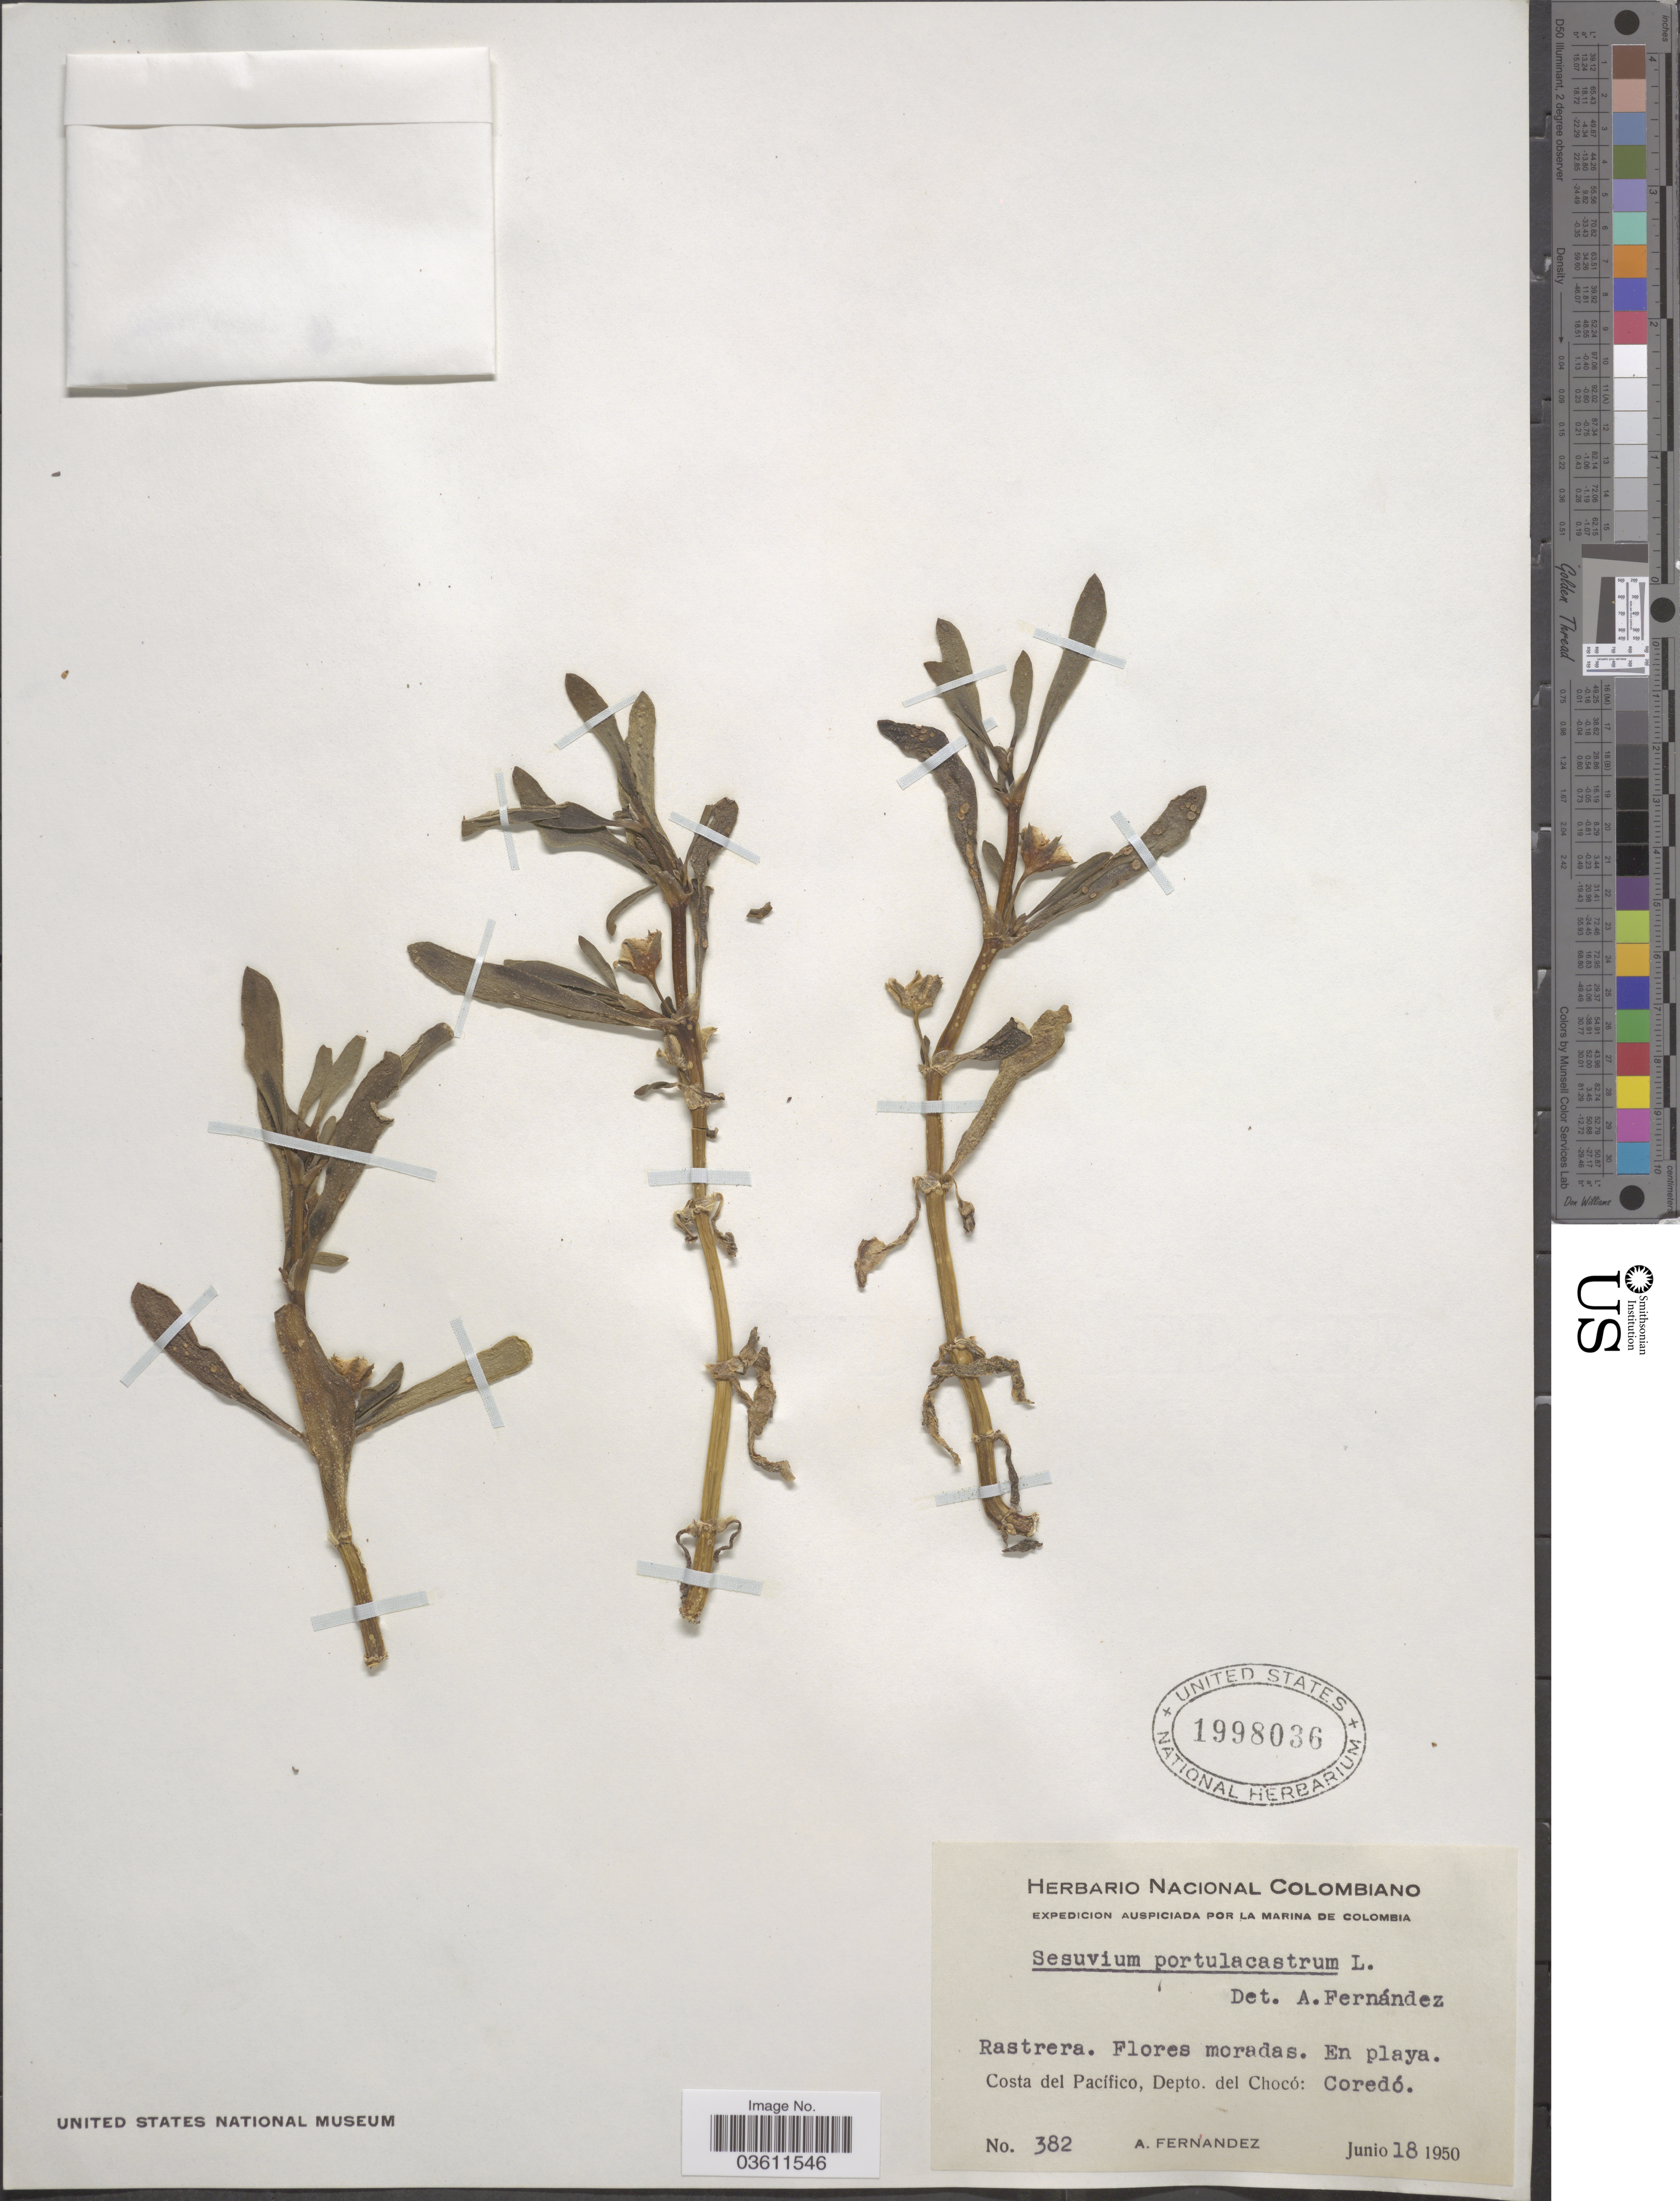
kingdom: Plantae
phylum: Tracheophyta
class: Magnoliopsida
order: Caryophyllales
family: Aizoaceae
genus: Sesuvium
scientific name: Sesuvium portulacastrum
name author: (L.) L.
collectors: A. Fernandez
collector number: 382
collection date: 1950-06-18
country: Colombia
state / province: Chocó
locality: Costa del Pacífico, Depto. del Chocó: Coredó.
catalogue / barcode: US 1998036